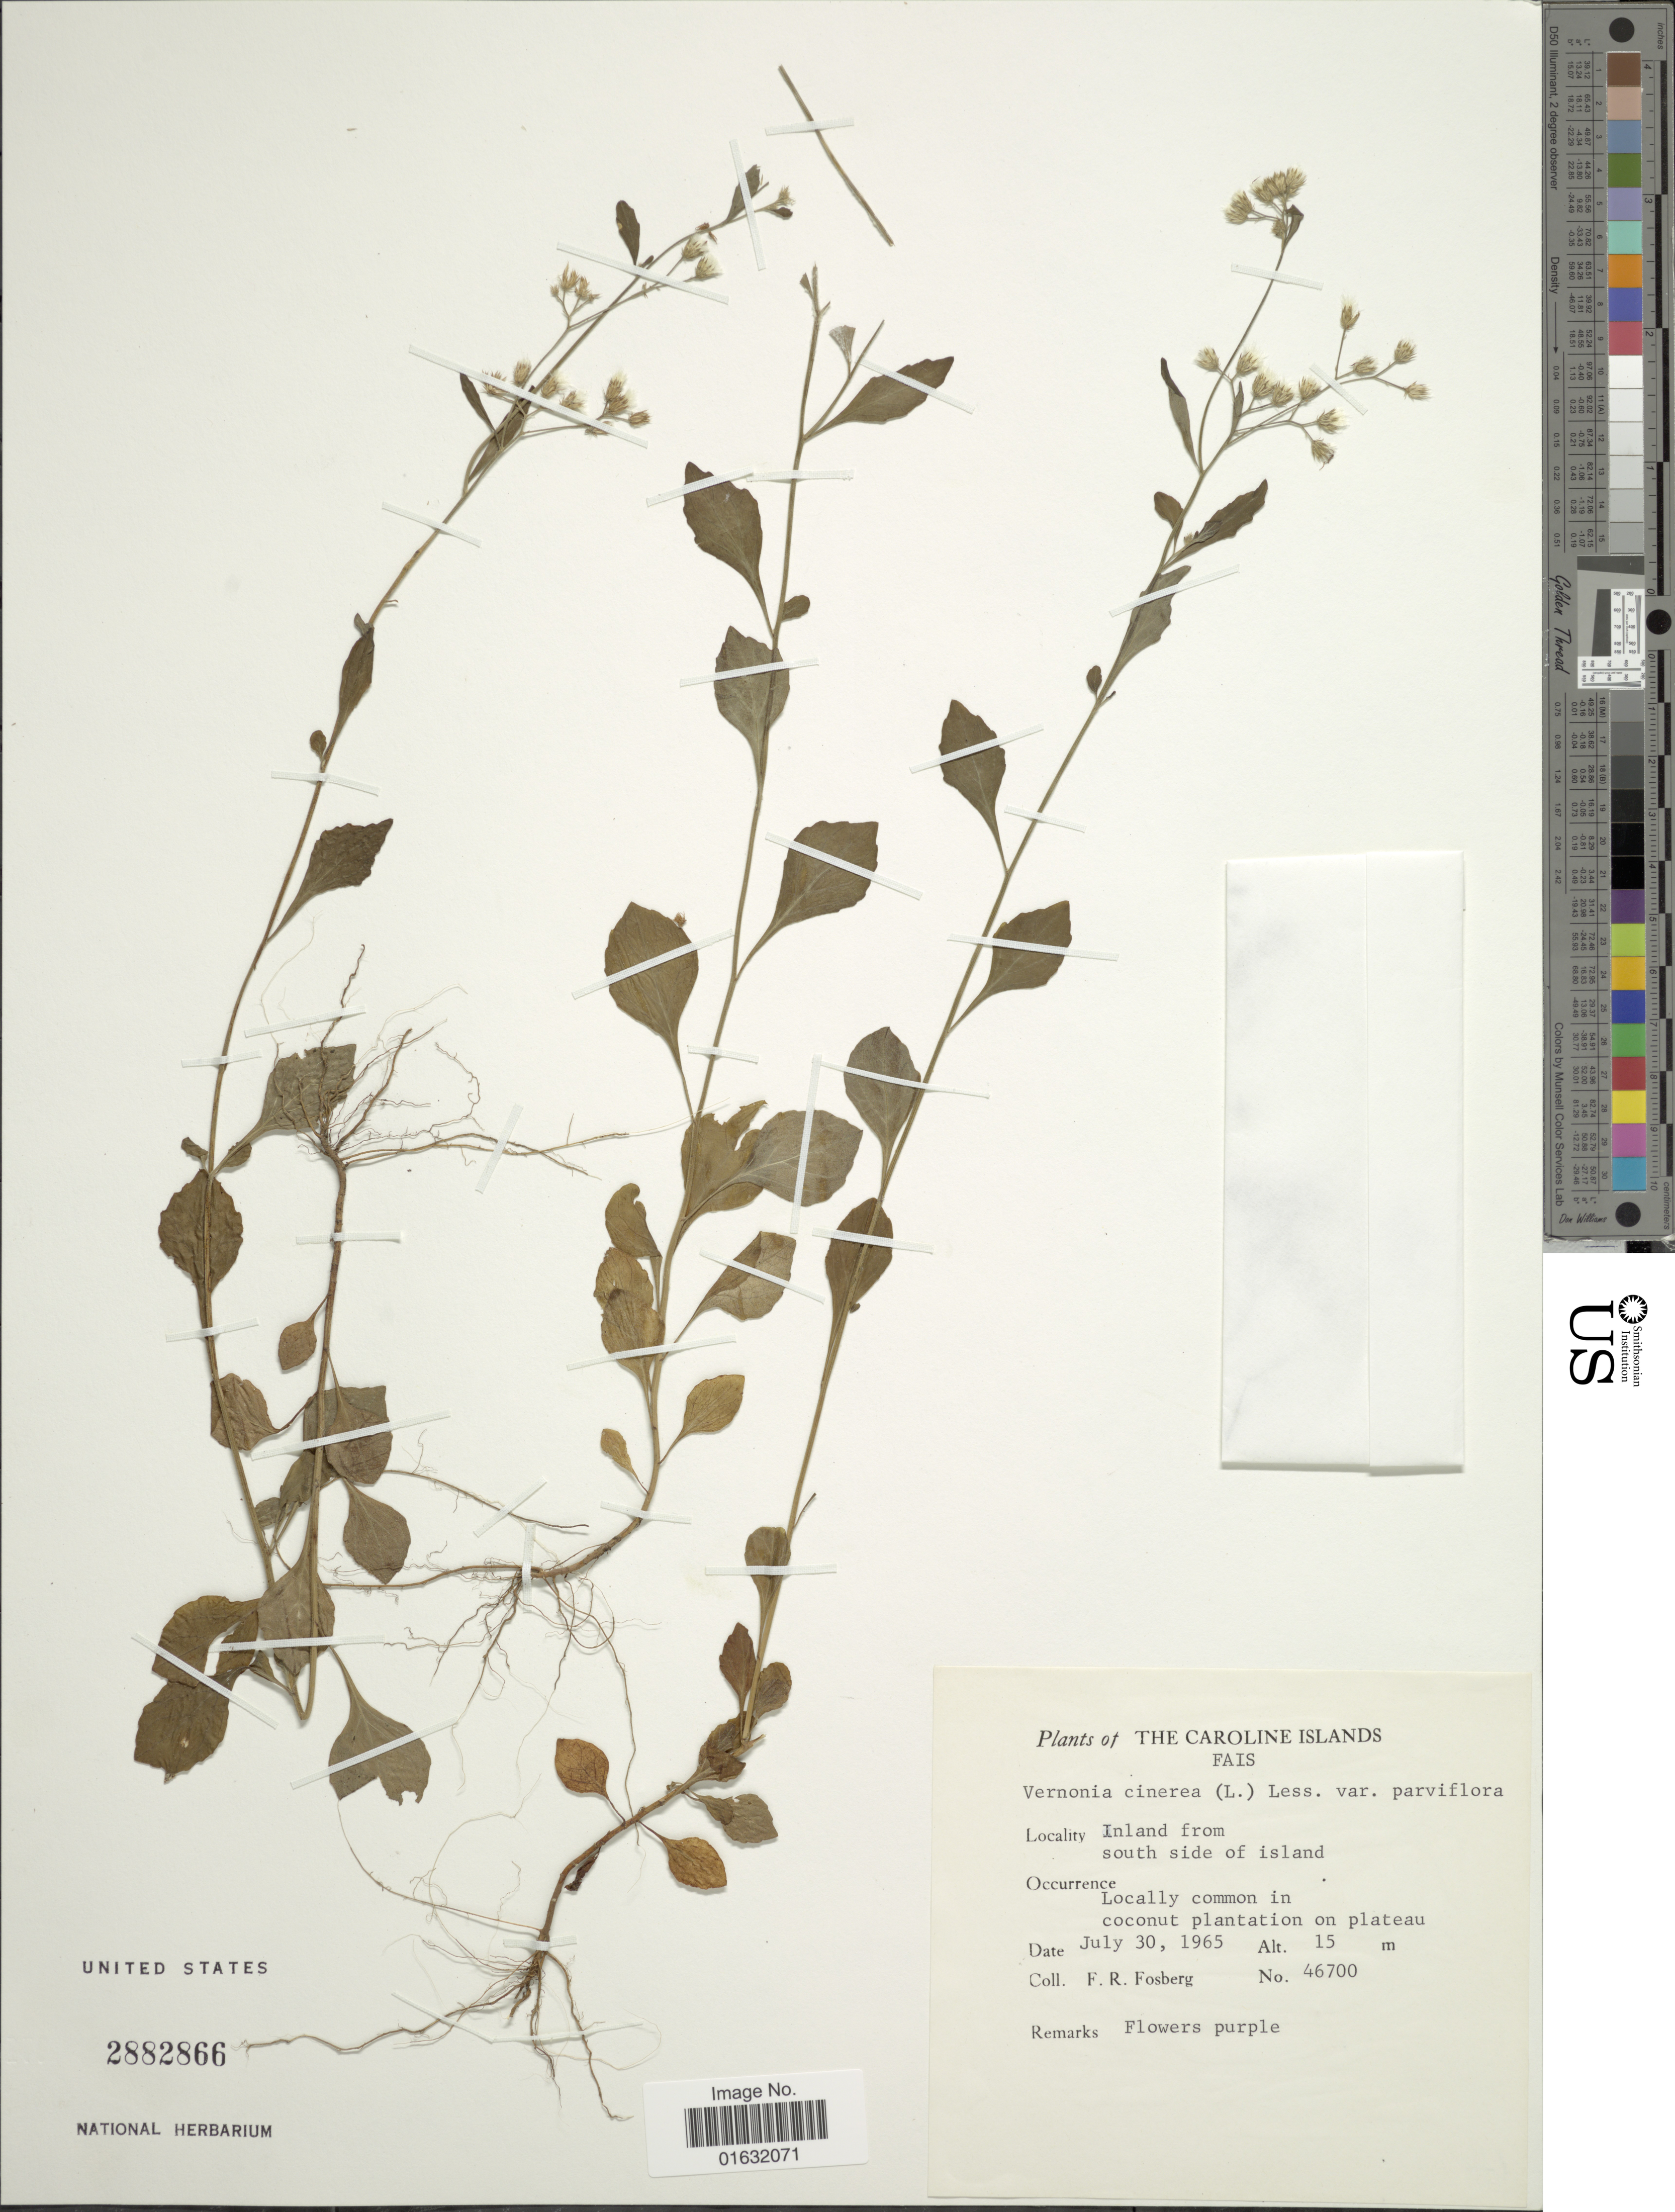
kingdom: Plantae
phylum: Tracheophyta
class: Magnoliopsida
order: Asterales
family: Asteraceae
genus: Cyanthillium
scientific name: Cyanthillium cinereum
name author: (L.) H. Rob.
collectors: F. R. Fosberg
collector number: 46700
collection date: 1965-07-30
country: Micronesia, Federated States of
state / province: Yap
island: Fais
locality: The Caroline Islands, Fais, Inland from south side of island.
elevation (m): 15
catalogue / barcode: US 2882866